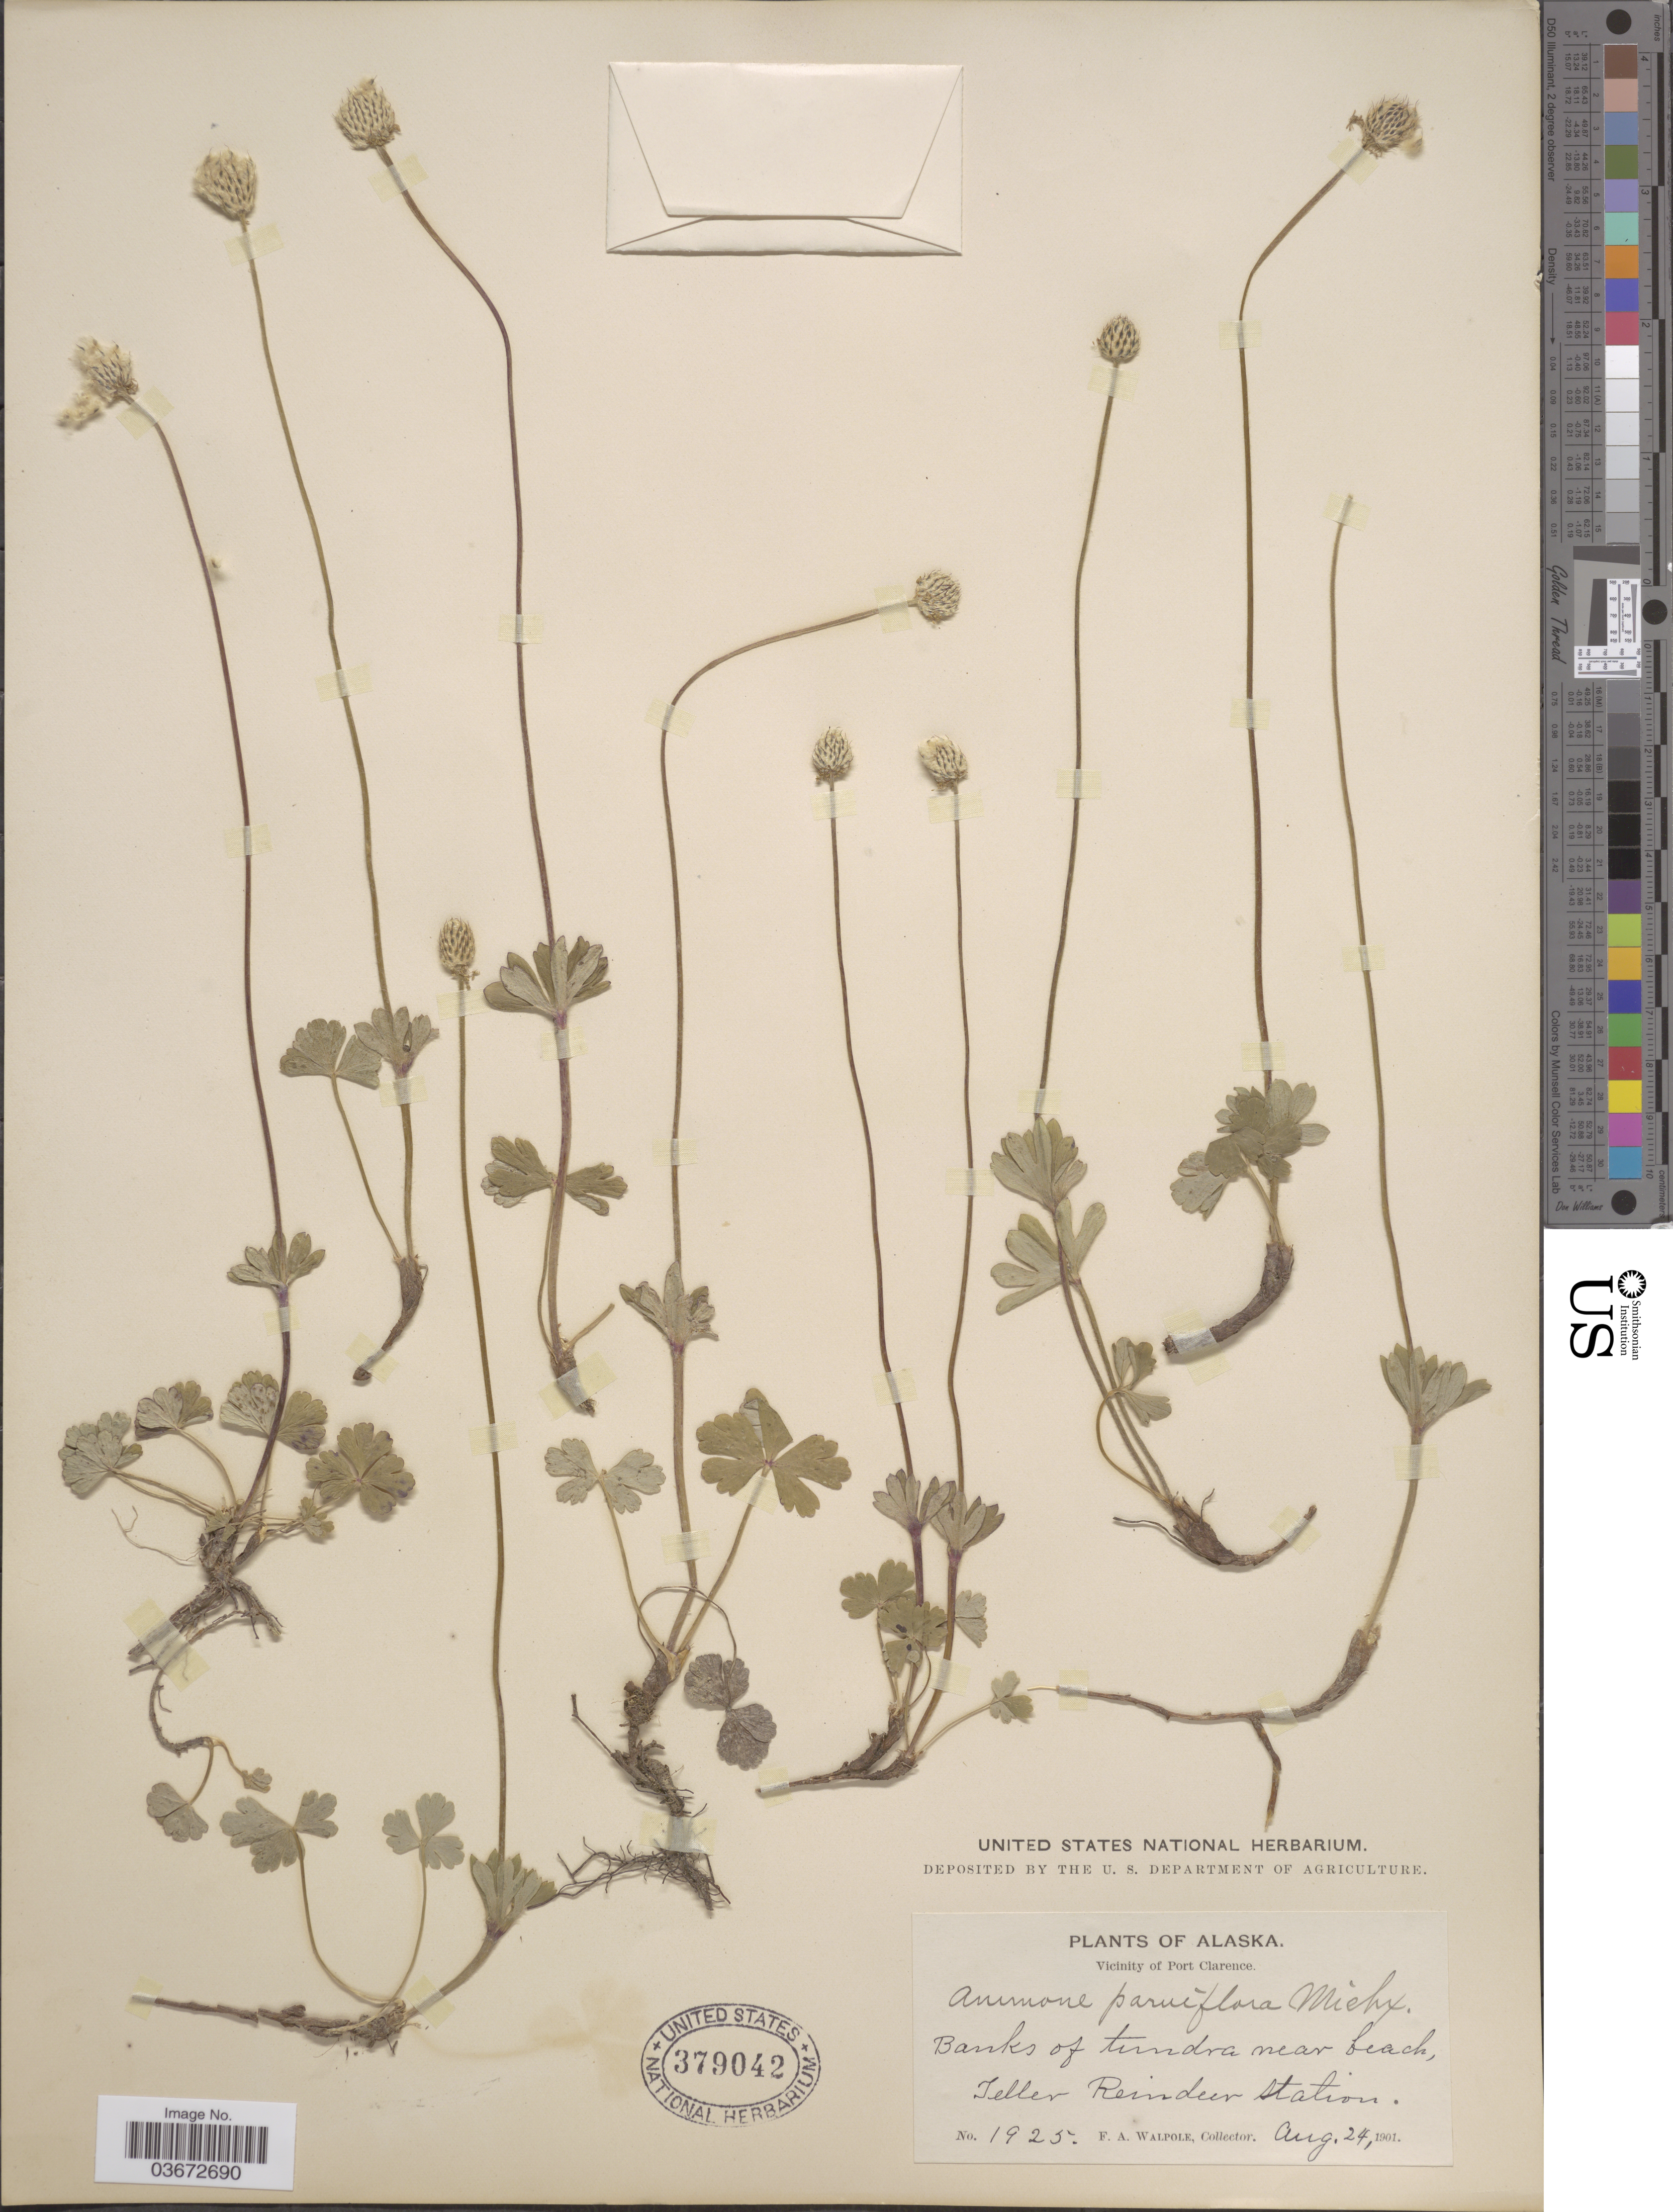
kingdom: Plantae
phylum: Tracheophyta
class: Magnoliopsida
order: Ranunculales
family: Ranunculaceae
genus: Anemone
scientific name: Anemone parviflora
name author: Michx.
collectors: F. Walpole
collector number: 1925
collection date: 1901-08-24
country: United States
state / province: Alaska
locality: Vicinity of Port Clarence. Banks of tundra near beach. Teller Reindeer Station.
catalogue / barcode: US 379042